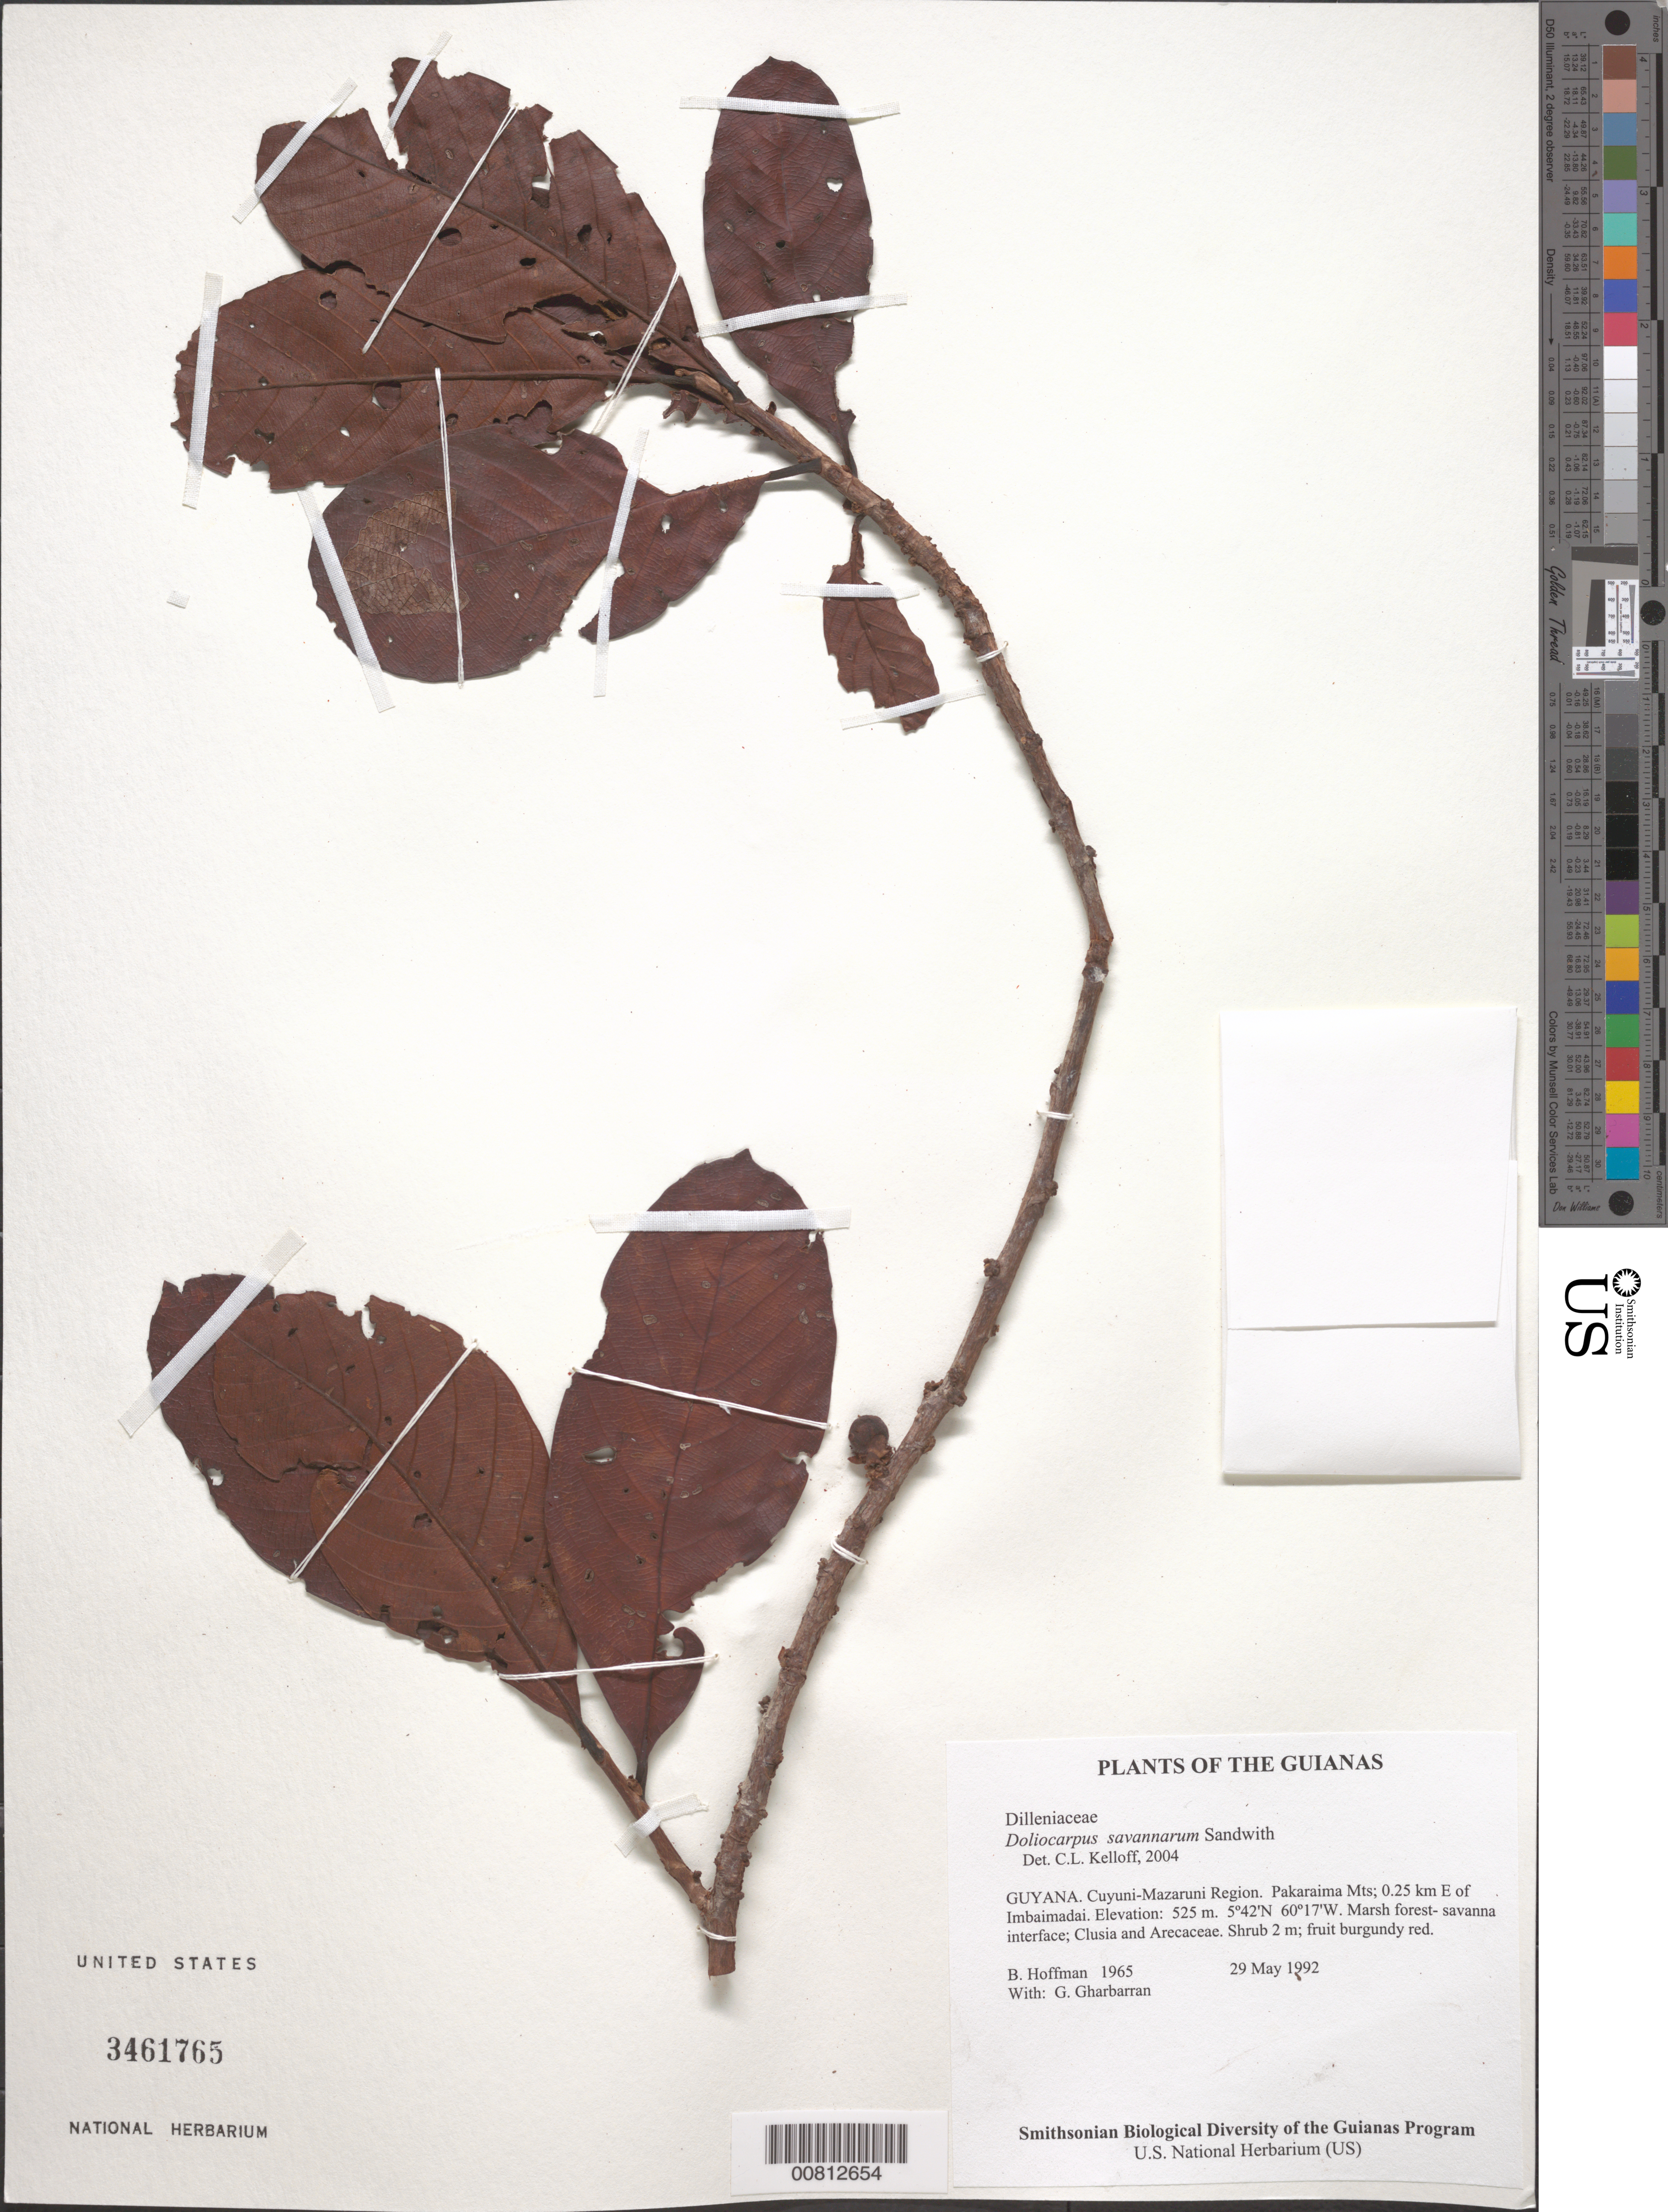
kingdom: Plantae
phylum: Tracheophyta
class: Magnoliopsida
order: Dilleniales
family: Dilleniaceae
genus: Doliocarpus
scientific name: Doliocarpus savannarum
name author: Sandwith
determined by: Kelloff, Carol L., (US), Smithsonian Institution - National Museum of Natural History (UNITED STATES)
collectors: B. Hoffman & G. Gharbarran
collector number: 1965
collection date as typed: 29 May 1992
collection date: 1992-05-29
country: Guyana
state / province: Cuyuni-Mazaruni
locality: Pakaraima Mts; 0.25 km E of Imbaimadai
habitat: Marsh forest- savanna interface; Clusia and Arecaceae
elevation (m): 525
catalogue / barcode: US 3461765